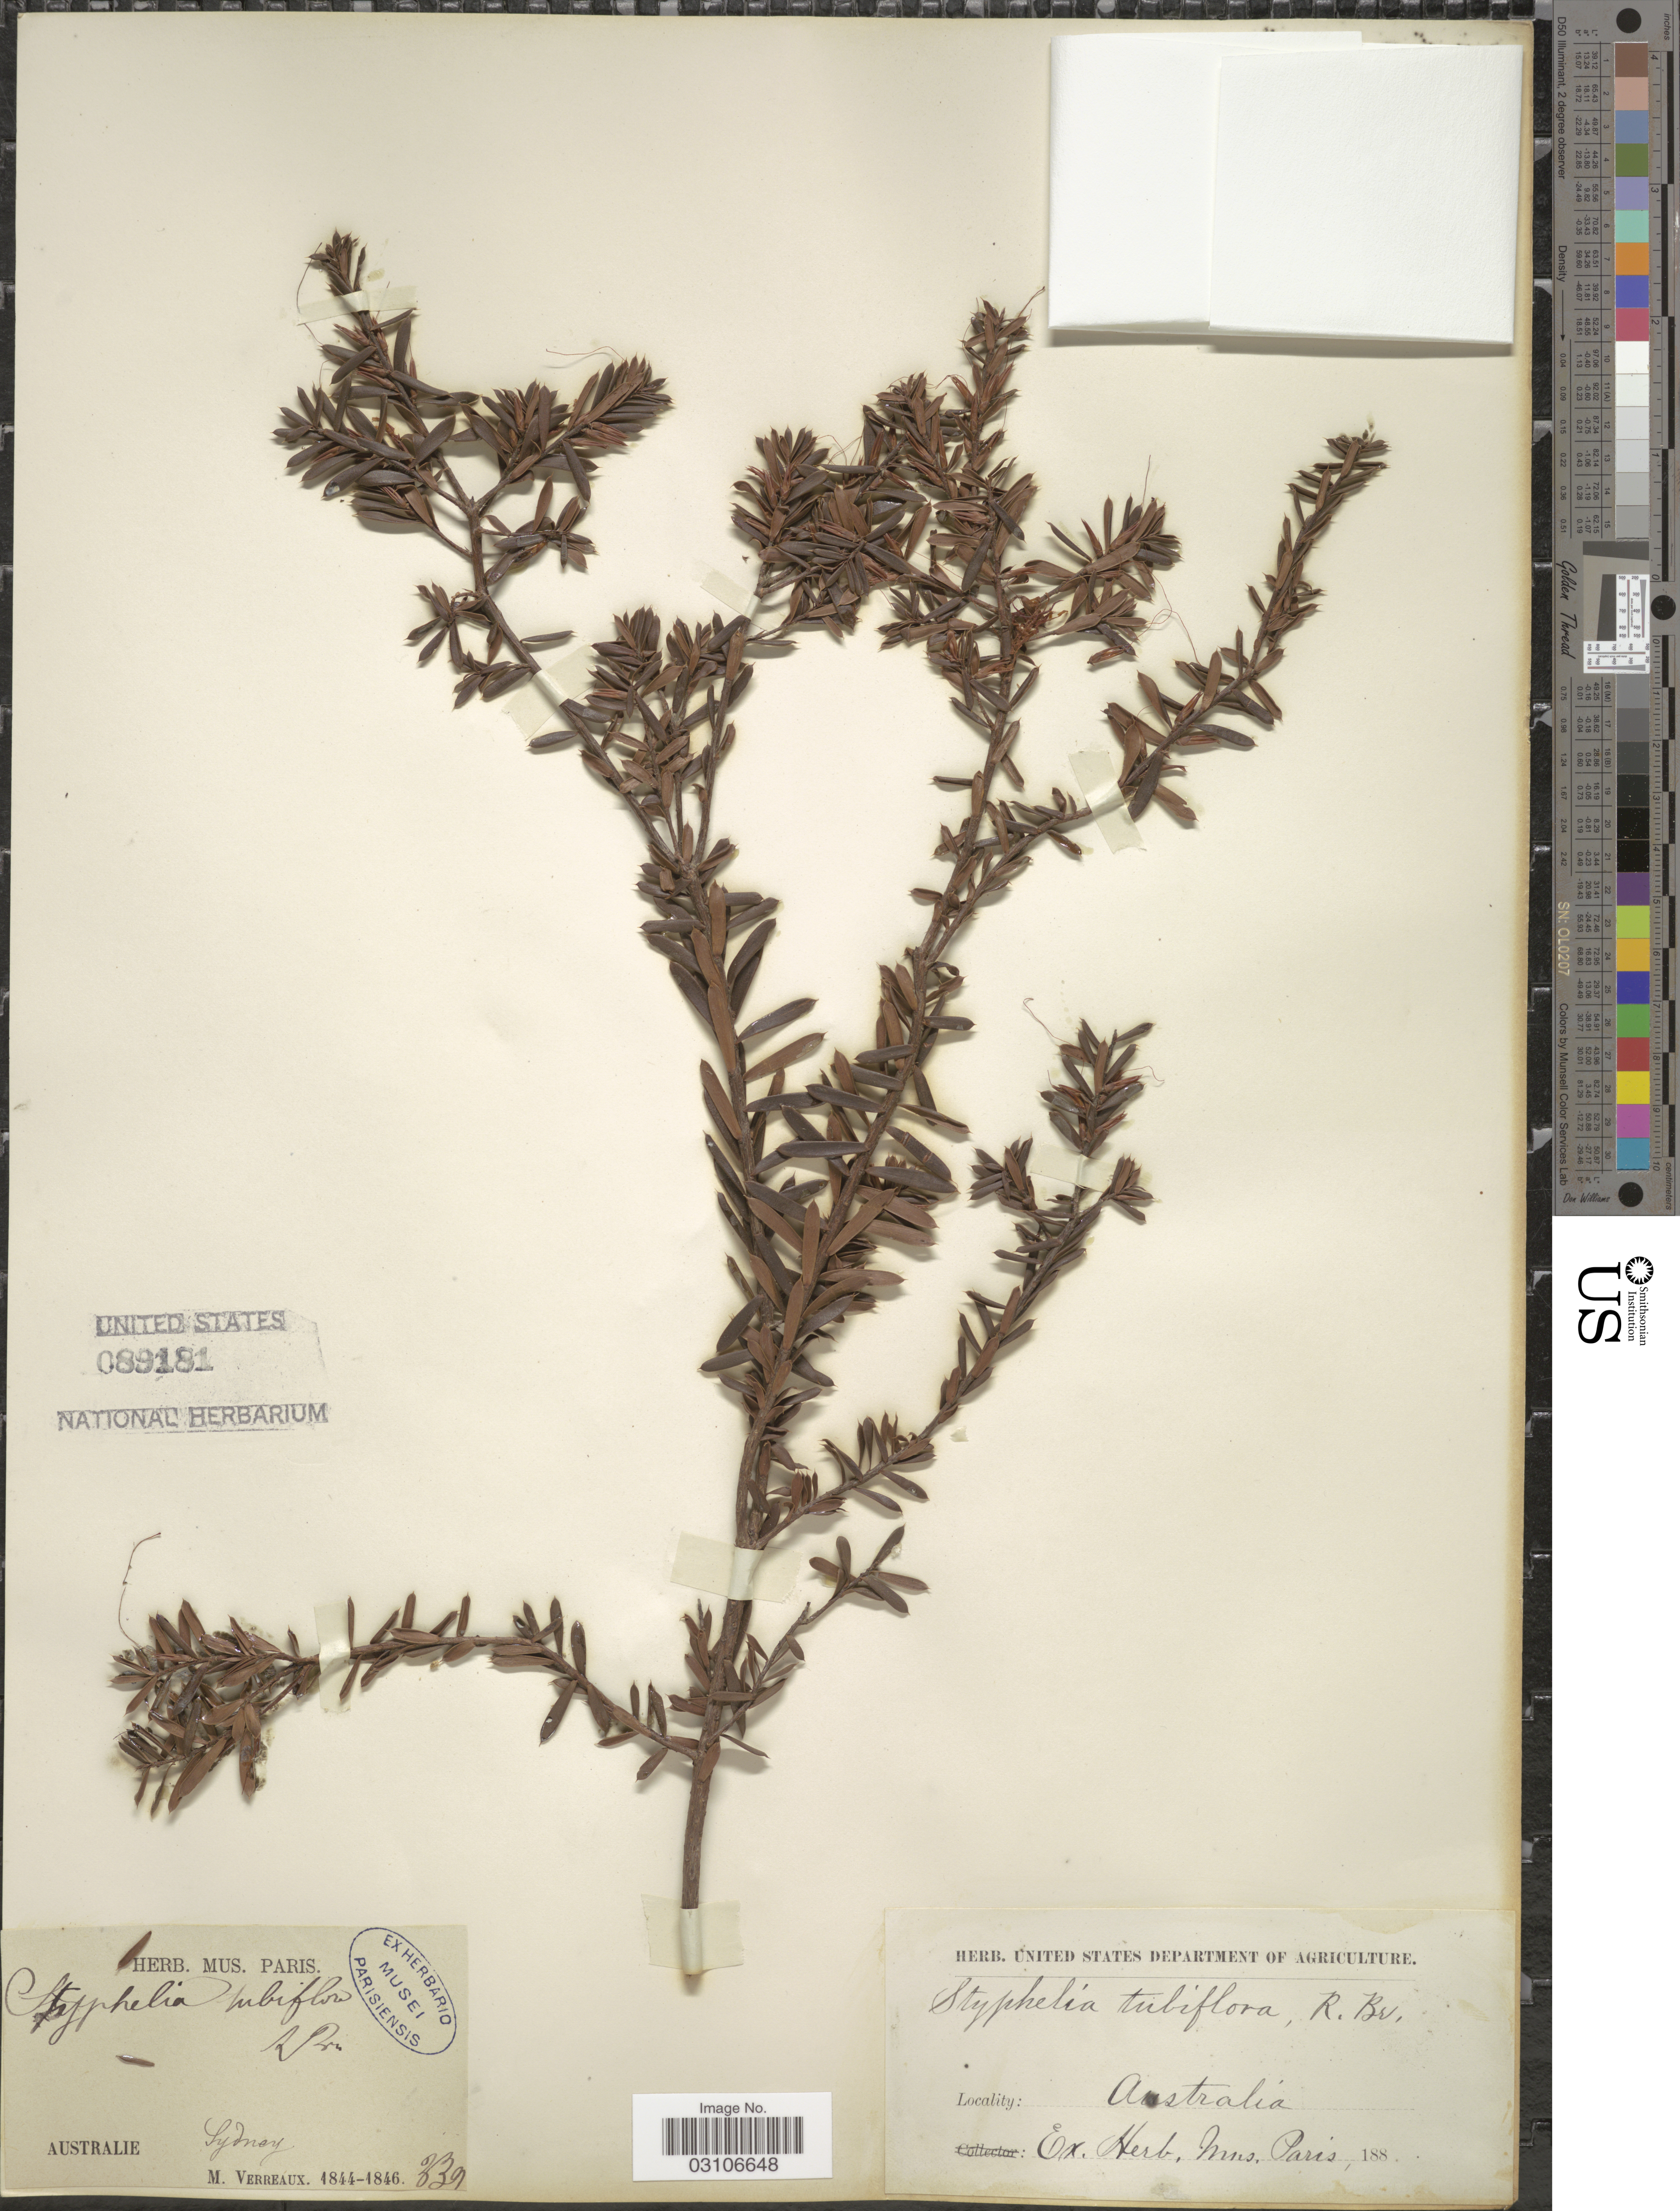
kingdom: Plantae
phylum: Tracheophyta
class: Magnoliopsida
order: Ericales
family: Ericaceae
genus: Styphelia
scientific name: Styphelia tubiflora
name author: L.S. Sm.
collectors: M. Verreaux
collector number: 339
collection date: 1844/1846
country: Australia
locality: Sydney.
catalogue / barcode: US 89181